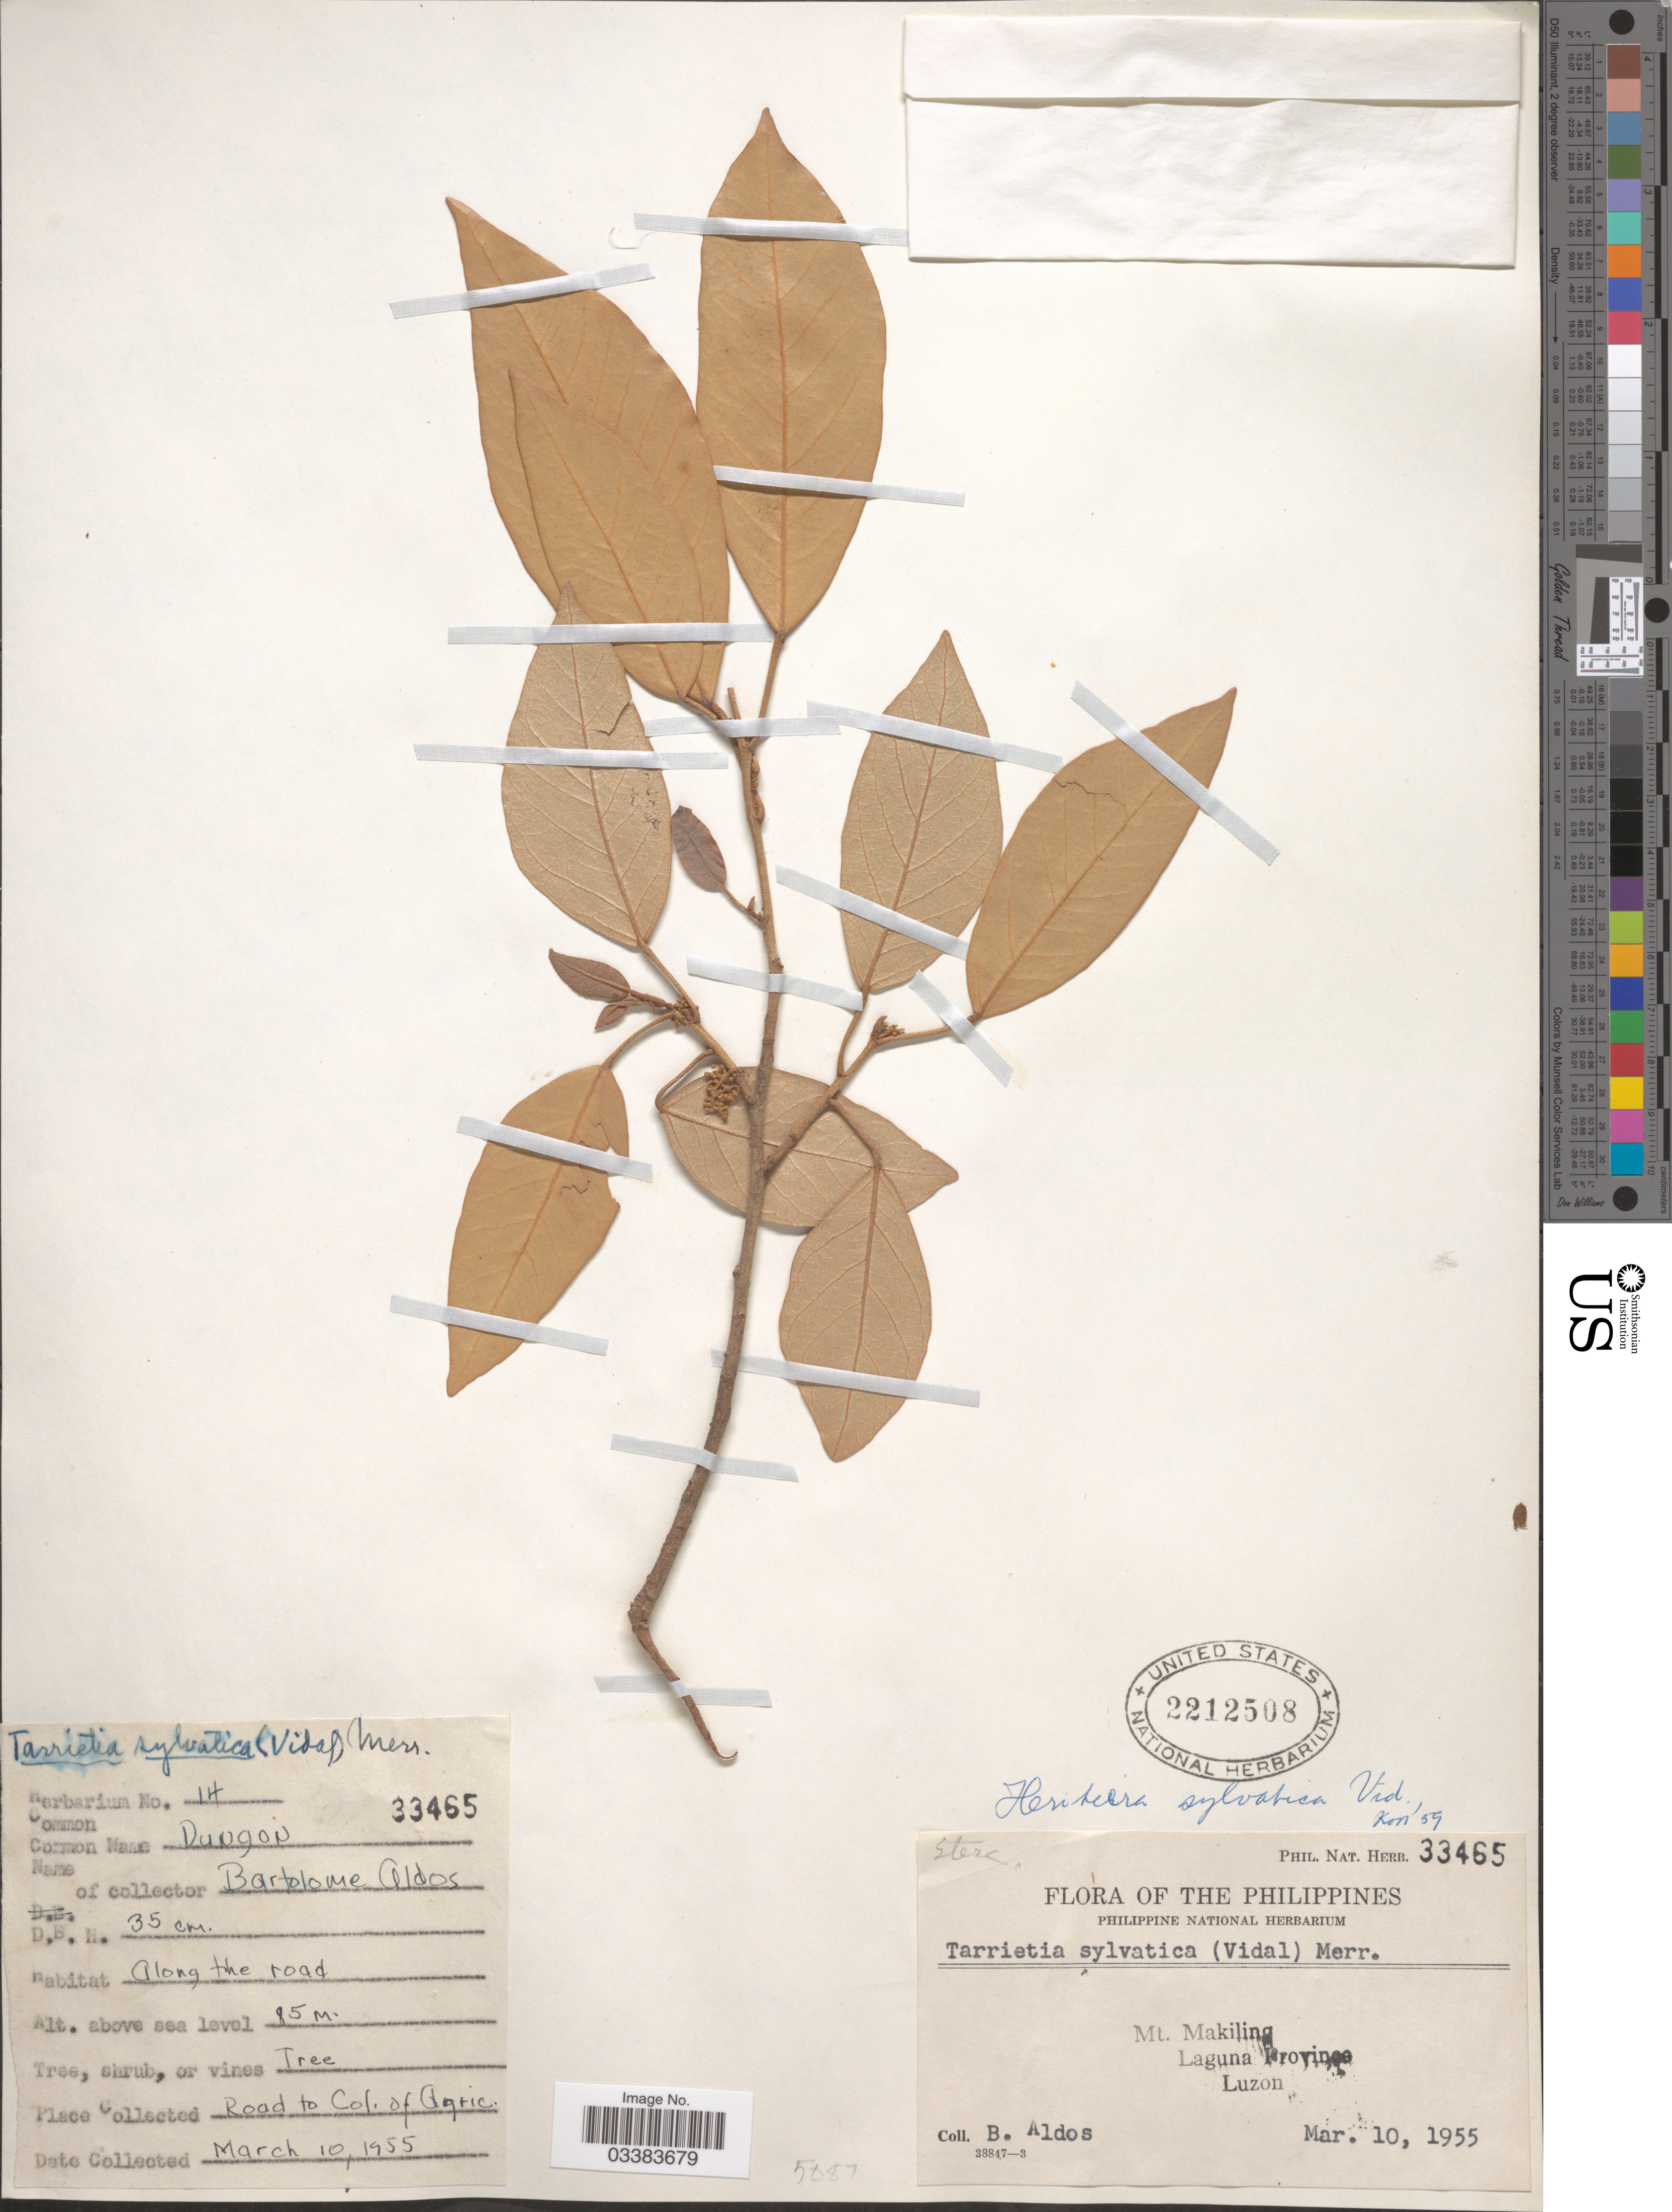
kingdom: Plantae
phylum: Tracheophyta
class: Magnoliopsida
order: Malvales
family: Malvaceae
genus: Heritiera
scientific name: Heritiera sylvatica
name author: S. Vidal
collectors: B. Aldos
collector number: Phil. Nat. Herb. 33465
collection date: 1955-03-10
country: Philippines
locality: Road to Col. of Agric. Mt. Makiling. Laguna Province. Luzon.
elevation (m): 15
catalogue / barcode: US 2212508